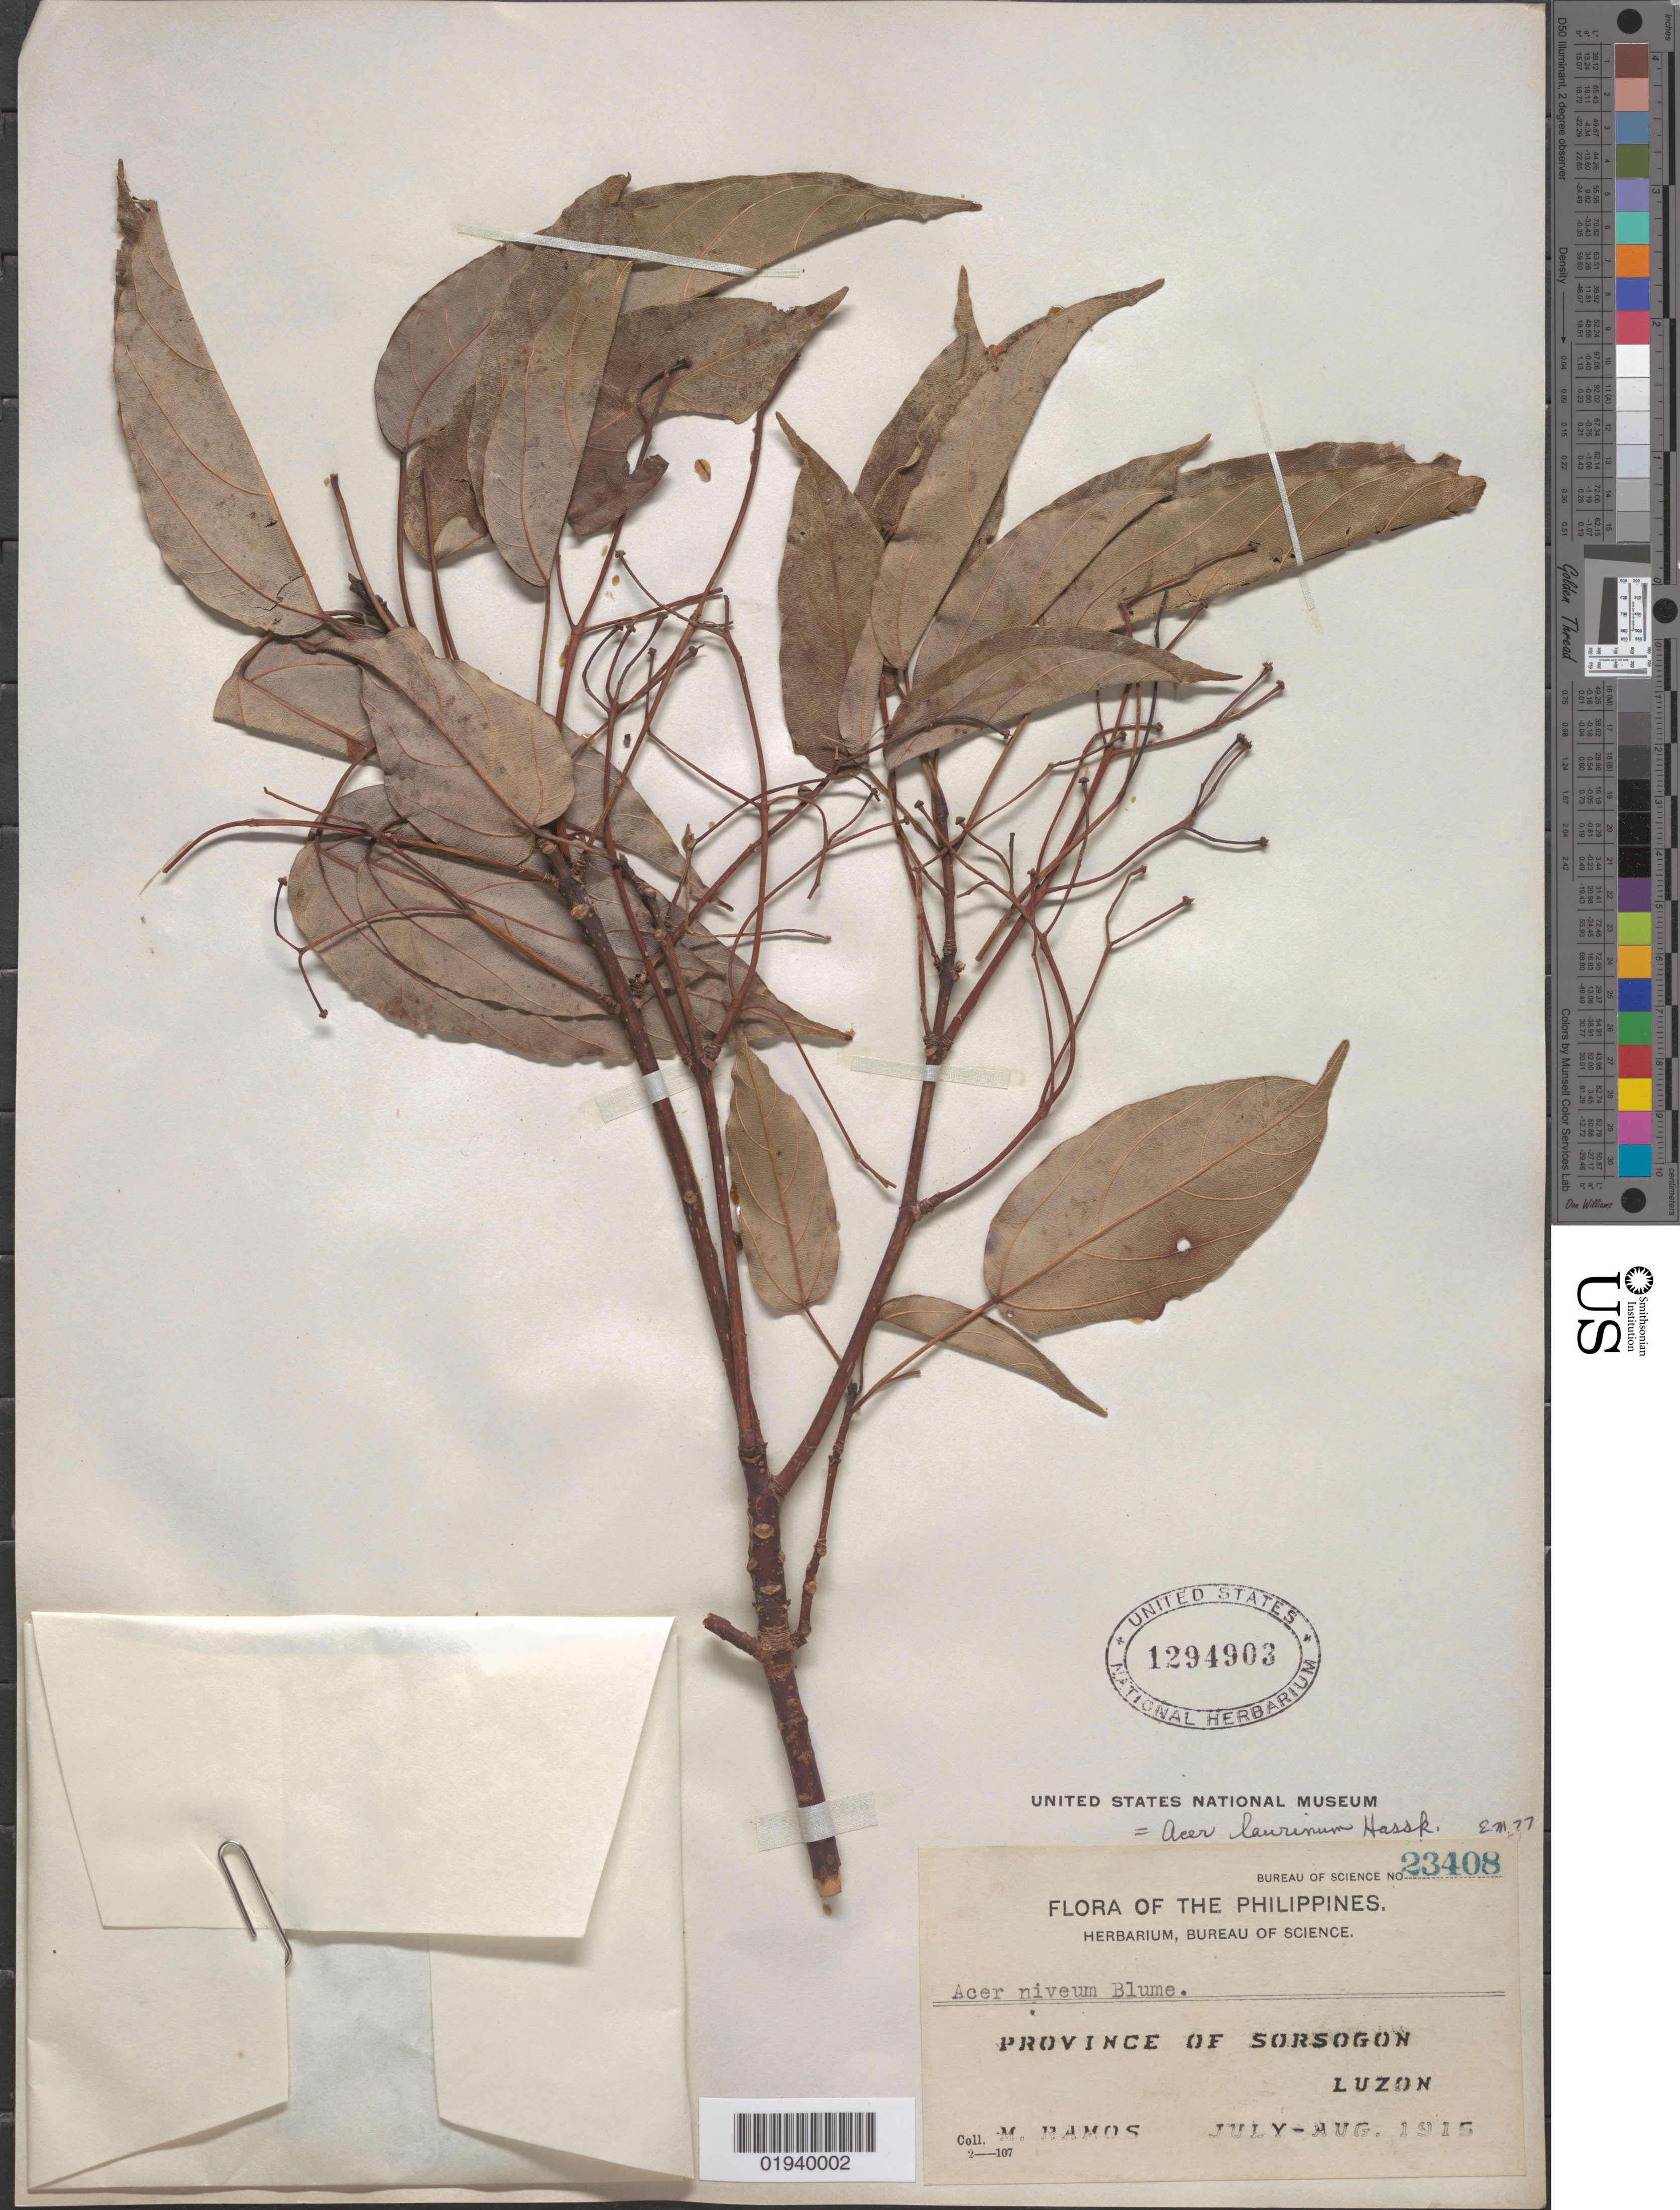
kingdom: Plantae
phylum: Tracheophyta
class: Magnoliopsida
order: Sapindales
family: Sapindaceae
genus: Acer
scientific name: Acer laurinum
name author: Hassk.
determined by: Murray, Edward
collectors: M. Ramos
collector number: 23408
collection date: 1915-07/1915-08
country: Philippines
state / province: Bicol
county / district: Sorsogon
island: Luzon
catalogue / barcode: US 1294903